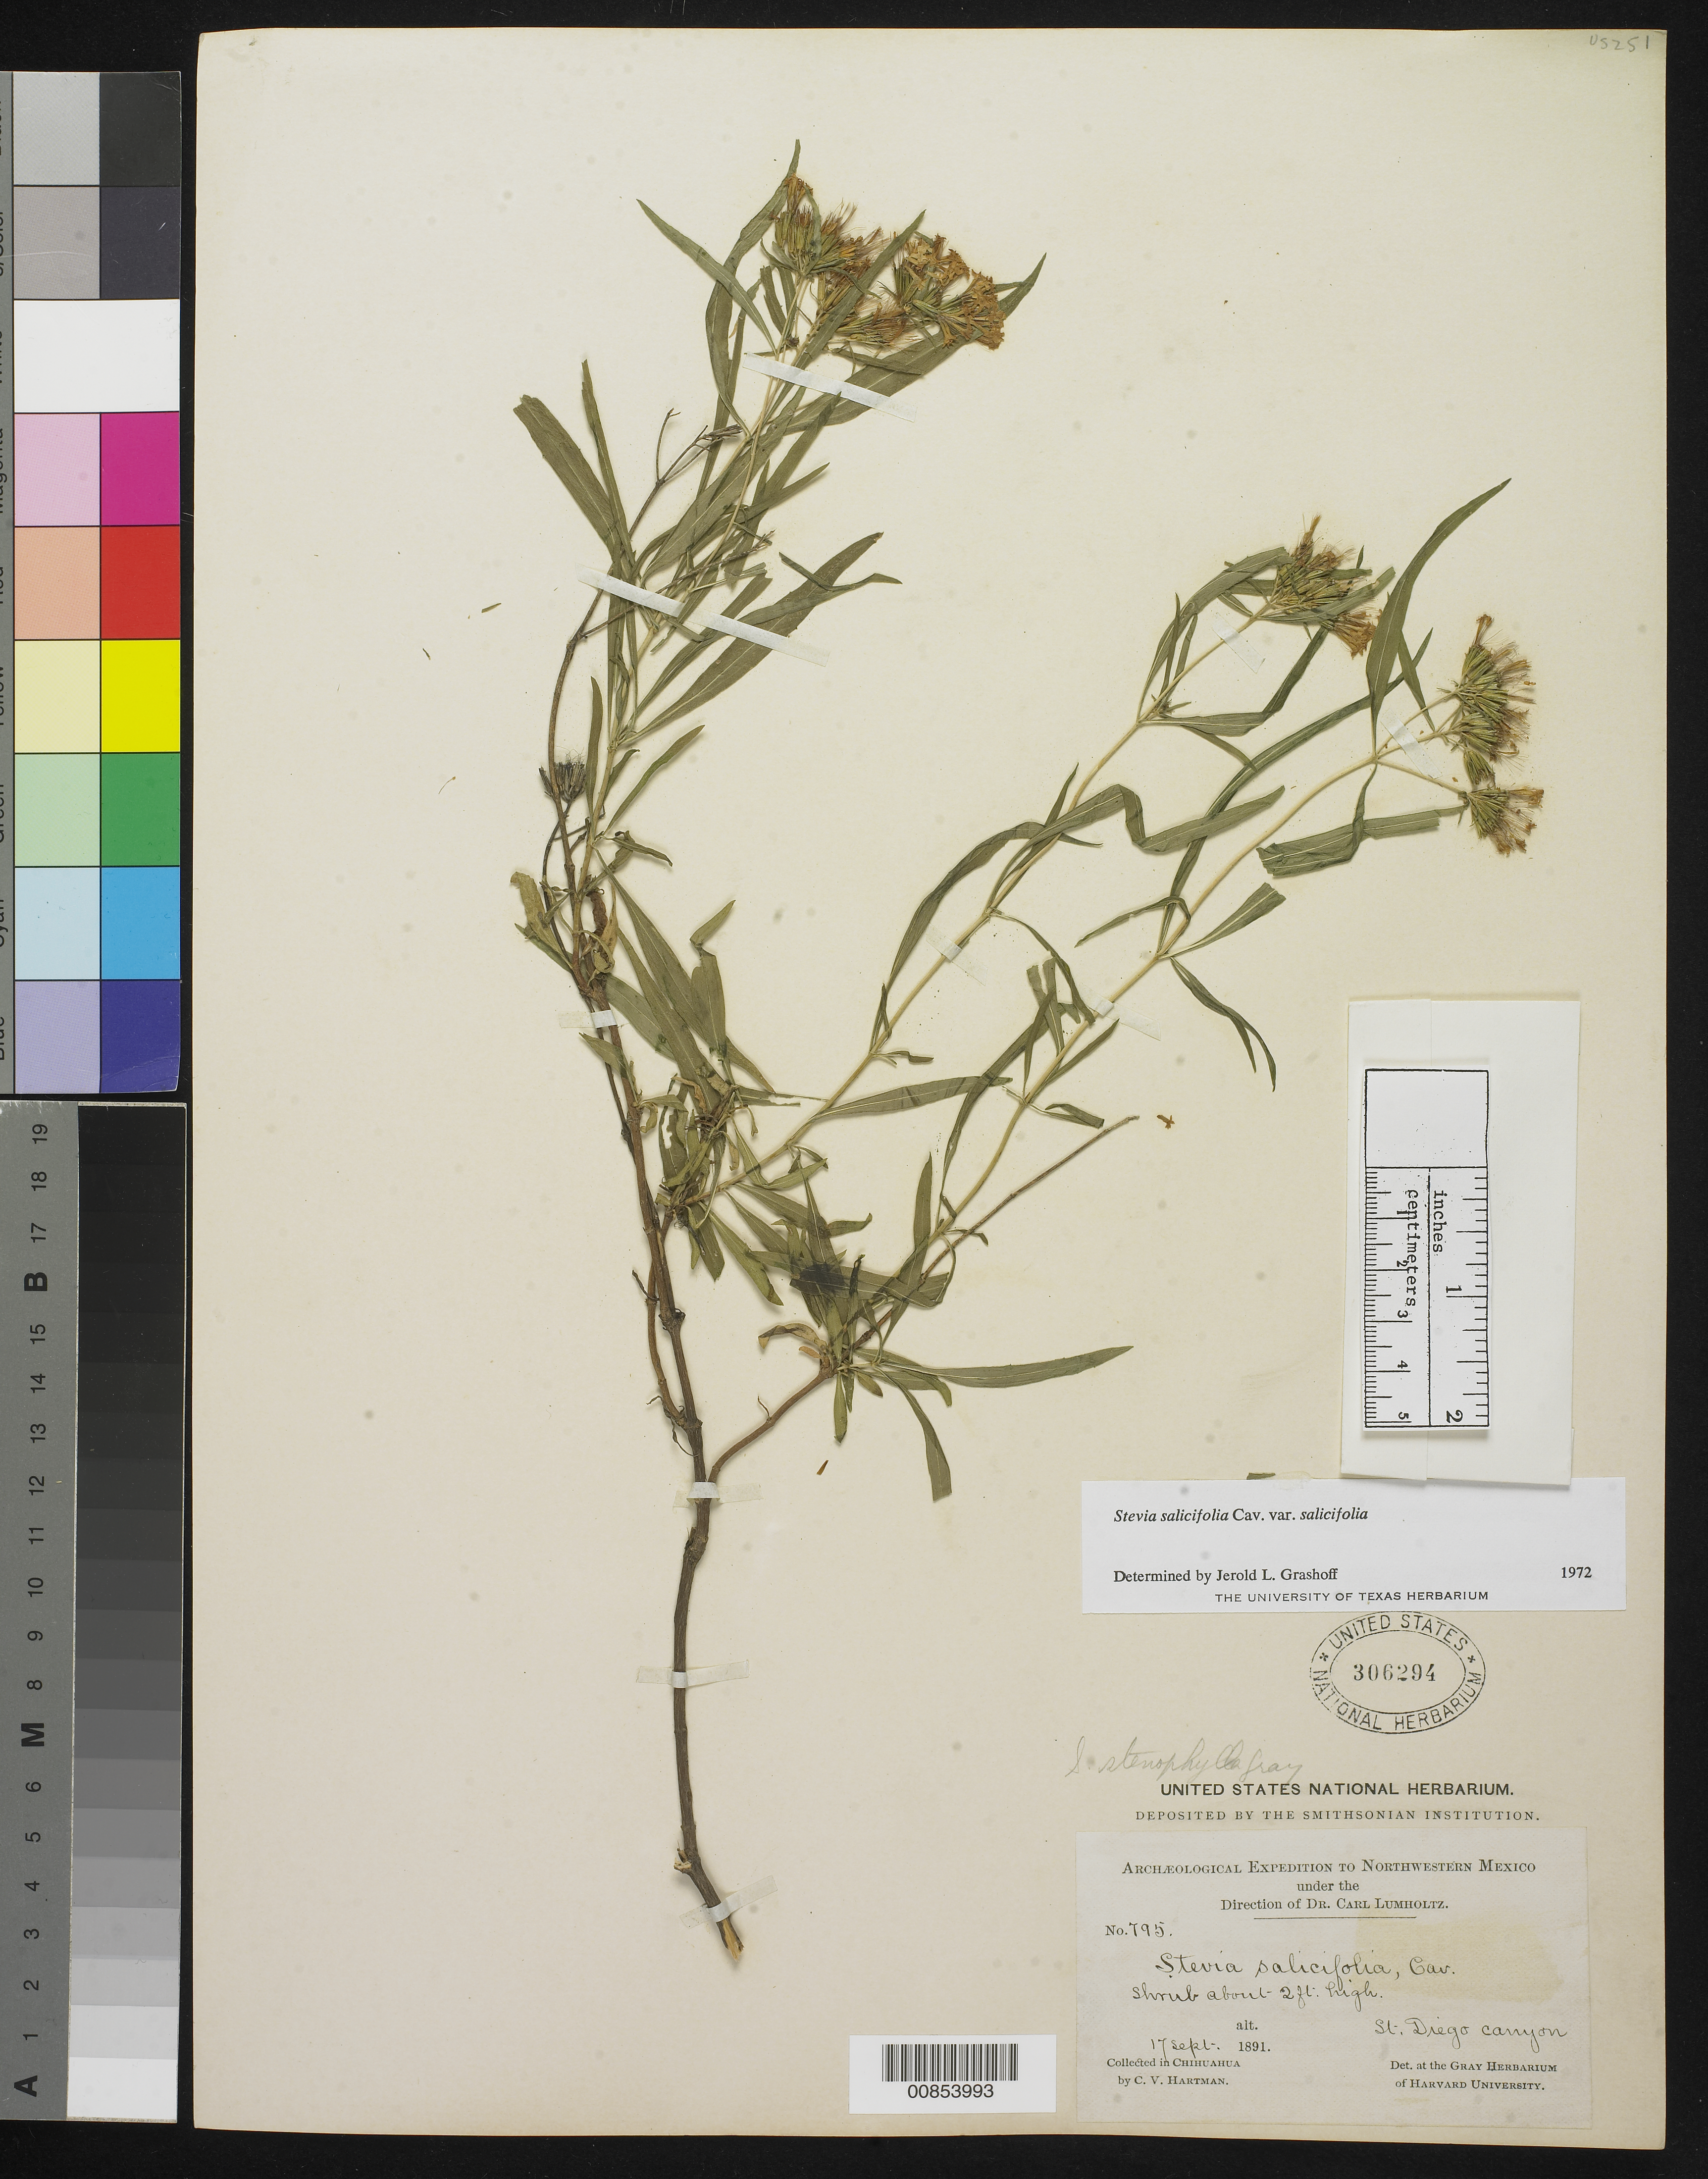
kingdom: Plantae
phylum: Tracheophyta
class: Magnoliopsida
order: Asterales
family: Asteraceae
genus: Stevia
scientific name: Stevia salicifolia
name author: Cav.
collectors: C. V. Hartman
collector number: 795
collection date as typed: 17 Sep 1891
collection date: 1891-09-17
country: Mexico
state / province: Chihuahua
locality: St. Diego Canyon.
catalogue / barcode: US 306294